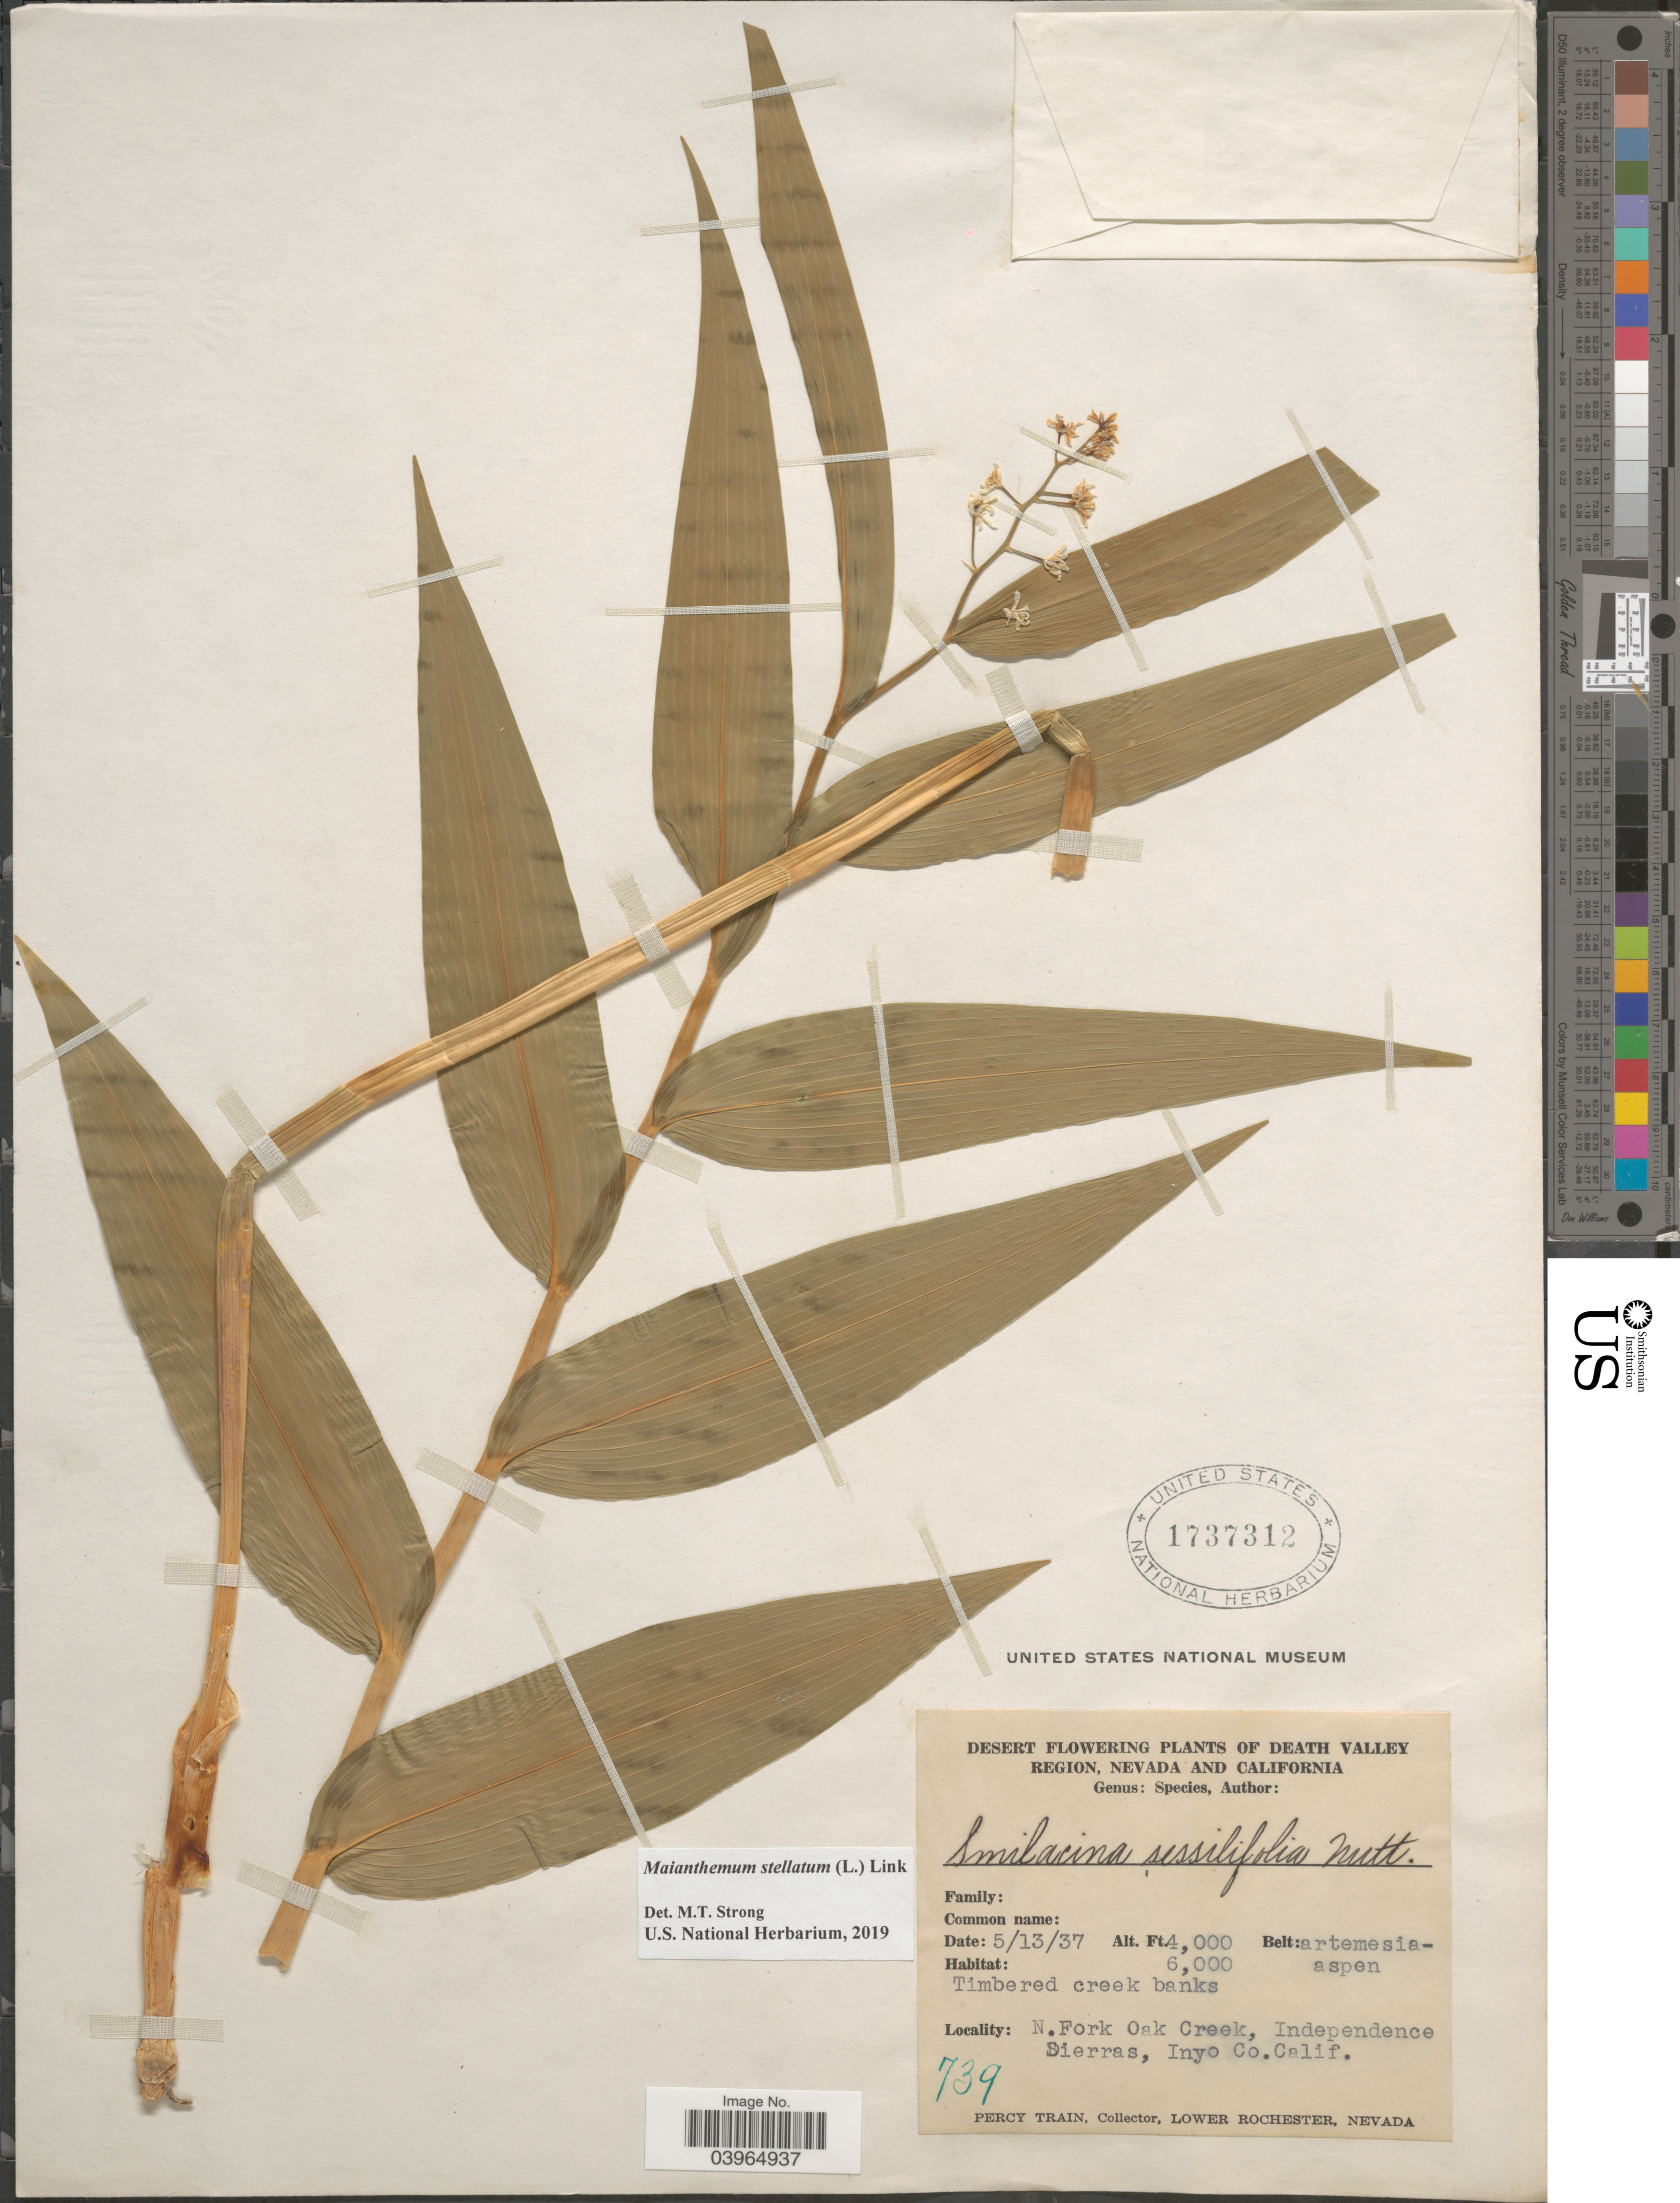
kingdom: Plantae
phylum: Tracheophyta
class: Liliopsida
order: Asparagales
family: Asparagaceae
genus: Maianthemum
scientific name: Maianthemum stellatum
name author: (L.) Link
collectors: P. Train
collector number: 739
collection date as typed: Transcribed d/m/y: 13/5/37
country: United States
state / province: California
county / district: Inyo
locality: N.Fork Oak Creek, Independence Sierras, Inyo Co.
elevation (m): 1219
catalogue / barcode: US 1737312